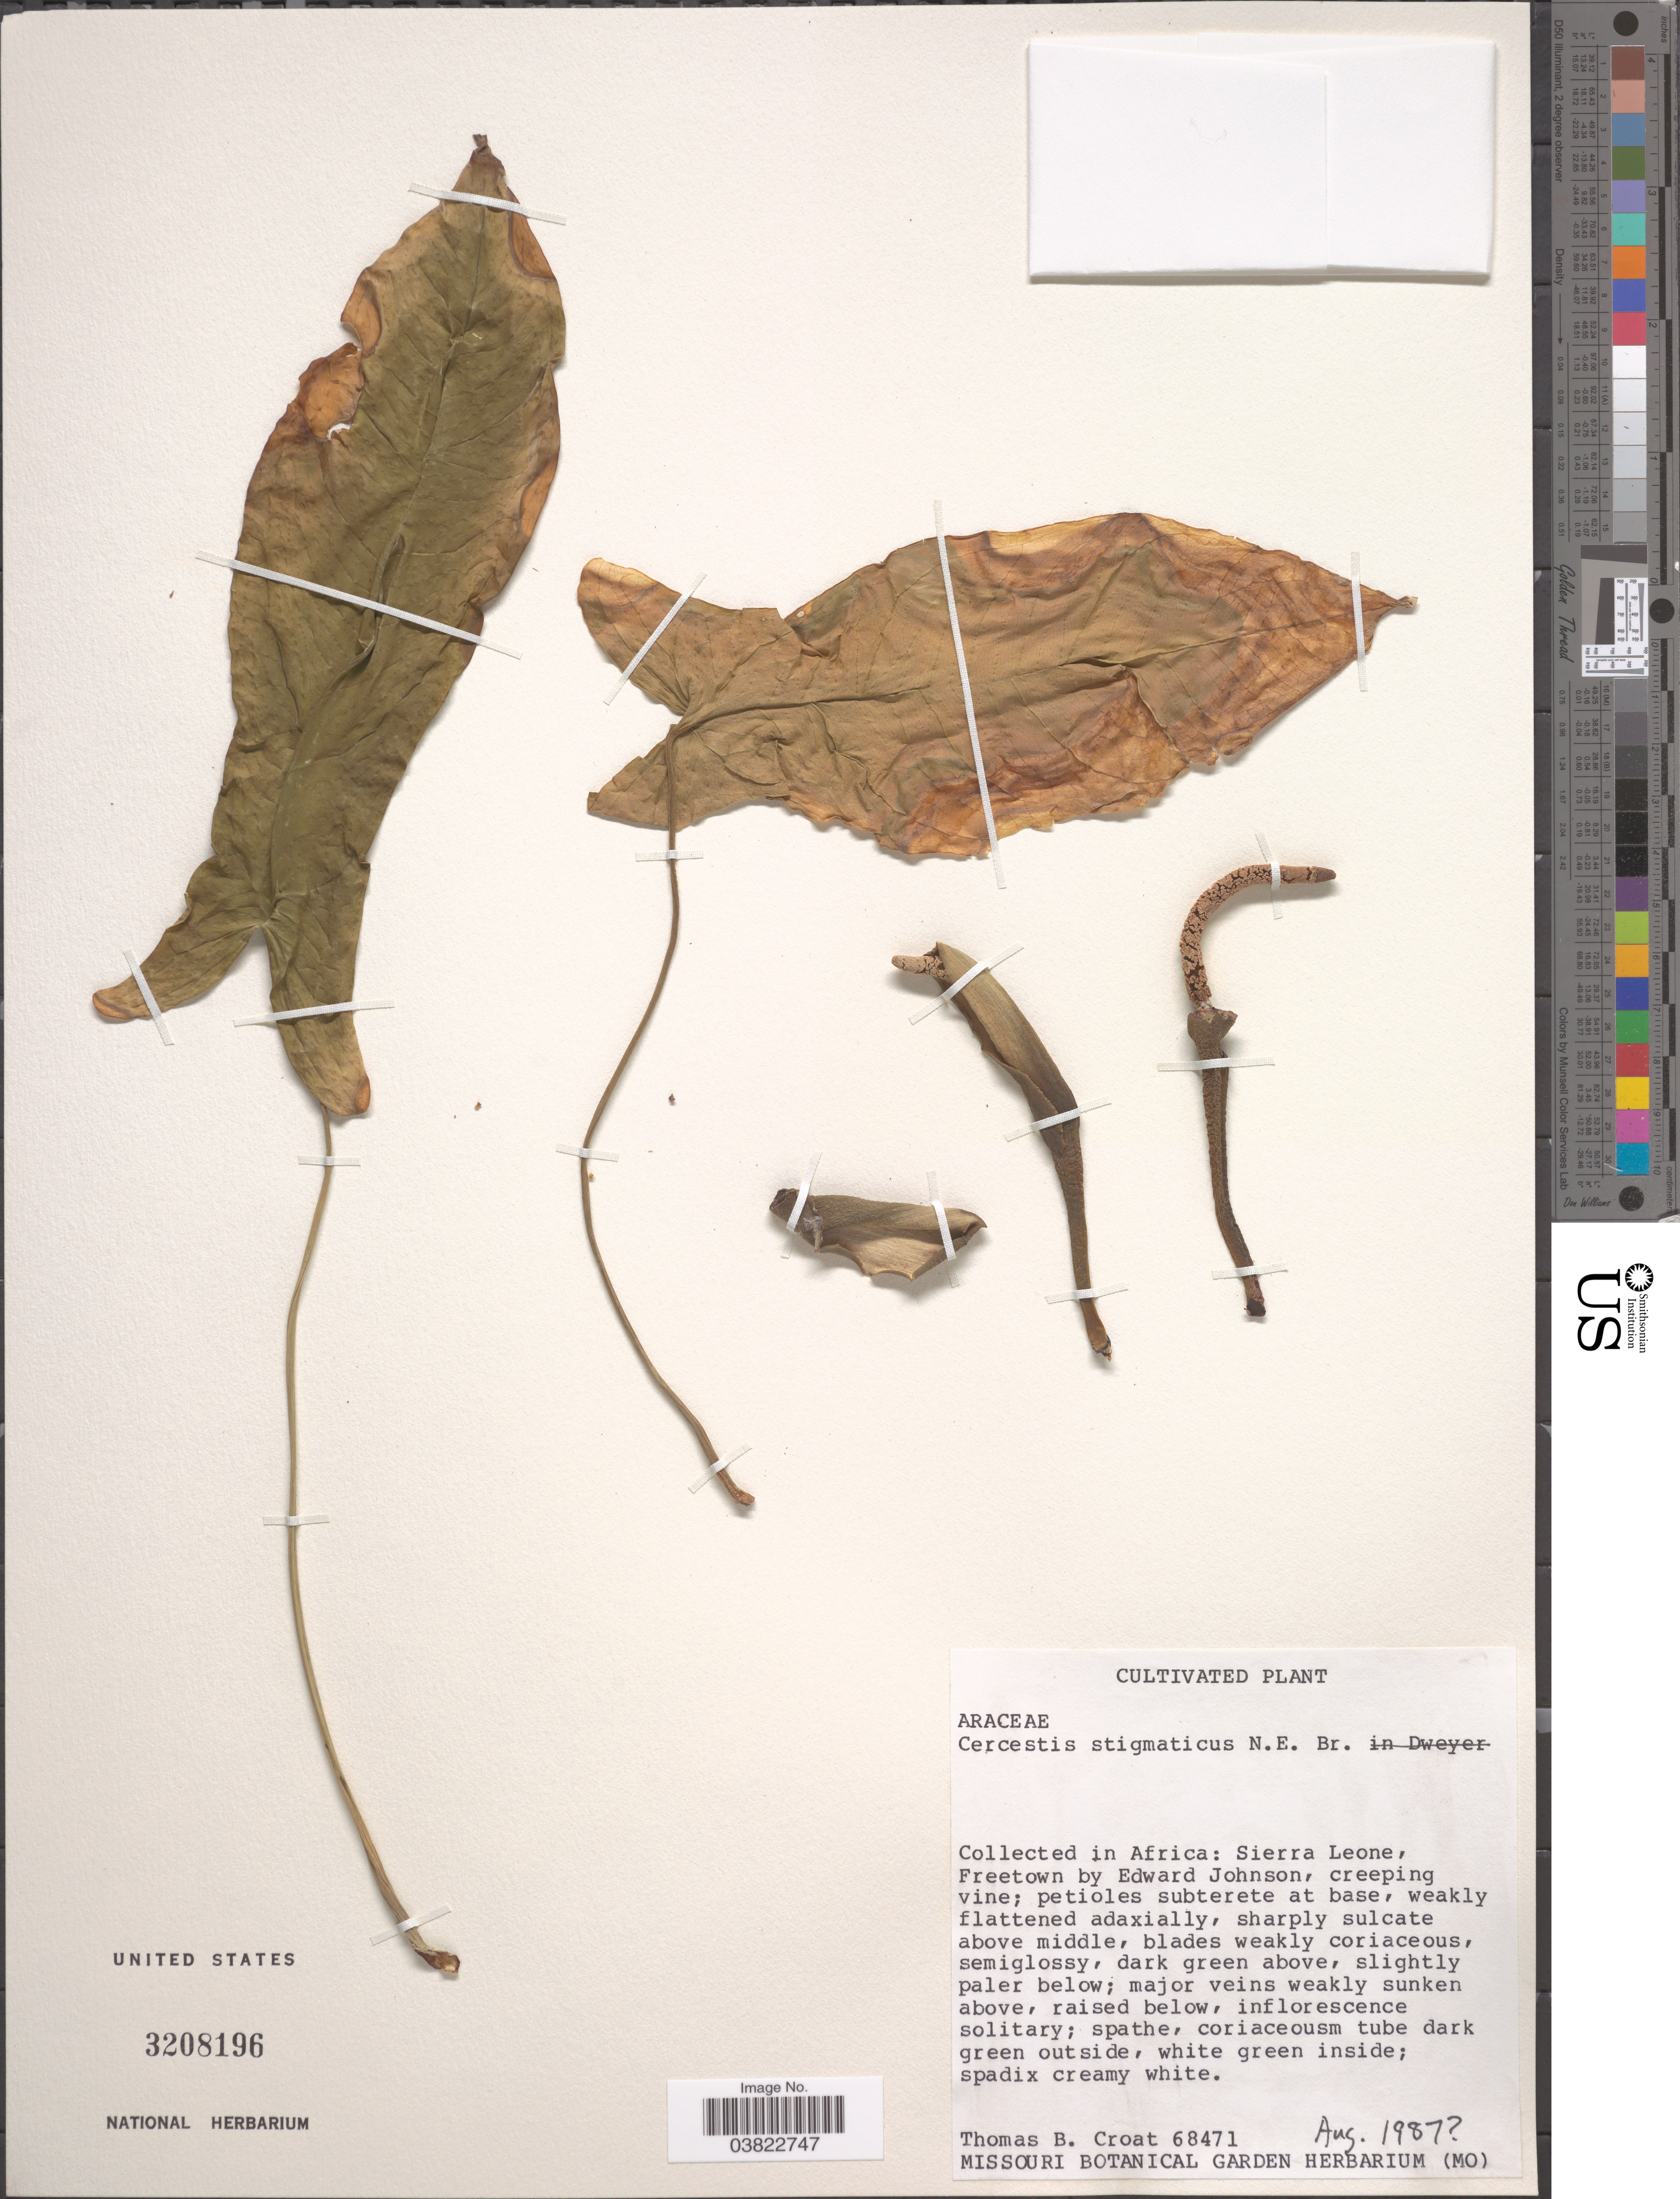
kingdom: Plantae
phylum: Tracheophyta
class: Liliopsida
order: Alismatales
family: Araceae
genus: Cercestis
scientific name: Cercestis stigmaticus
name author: N.E. Br.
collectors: T. B. Croat & E. Johnson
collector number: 68471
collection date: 1987-08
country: Sierra Leone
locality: In Africa: Sierra Leone, Freetown.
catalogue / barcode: US 3208196